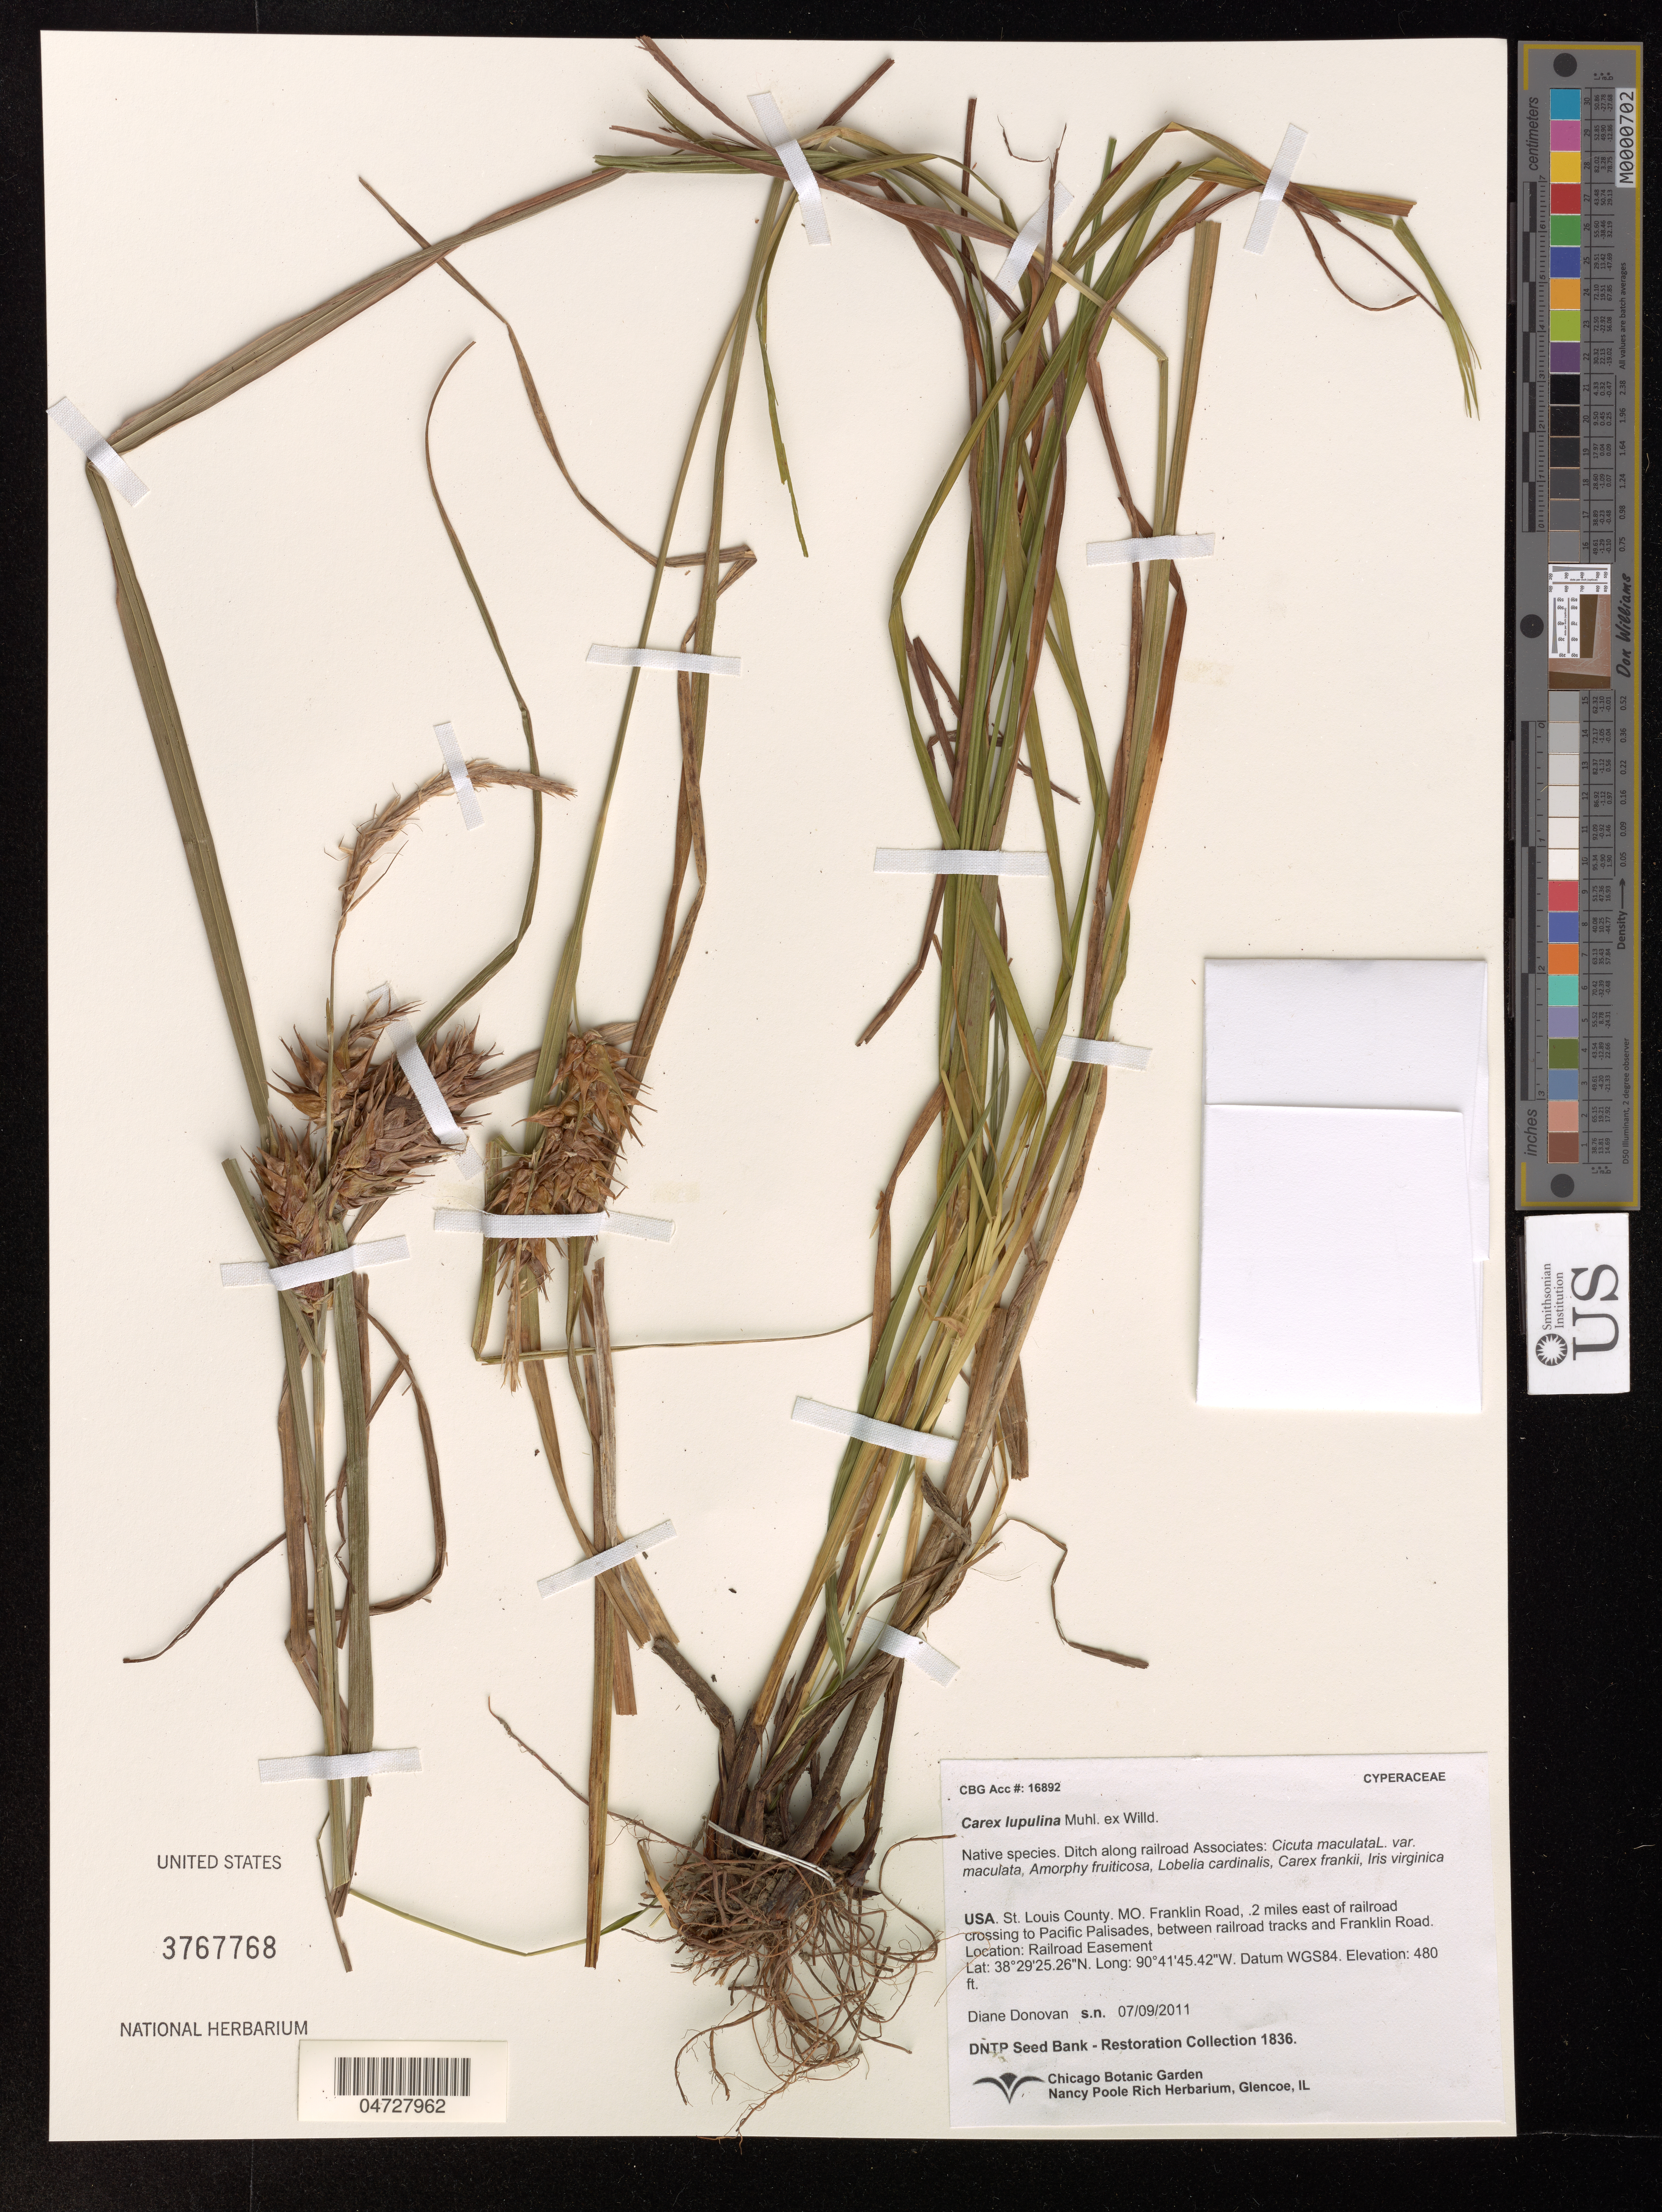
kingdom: Plantae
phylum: Tracheophyta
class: Liliopsida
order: Poales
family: Cyperaceae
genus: Carex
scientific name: Carex lupulina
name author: Muhl. ex Willd.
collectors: D. Donovan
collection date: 2011-09-07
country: United States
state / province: Missouri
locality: St. Louis County. Franklin Road, .2 miles east of railroad crossing to Pacific Palisadesm between railroad tracks and Franklin Road.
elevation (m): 146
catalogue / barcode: US 3767768